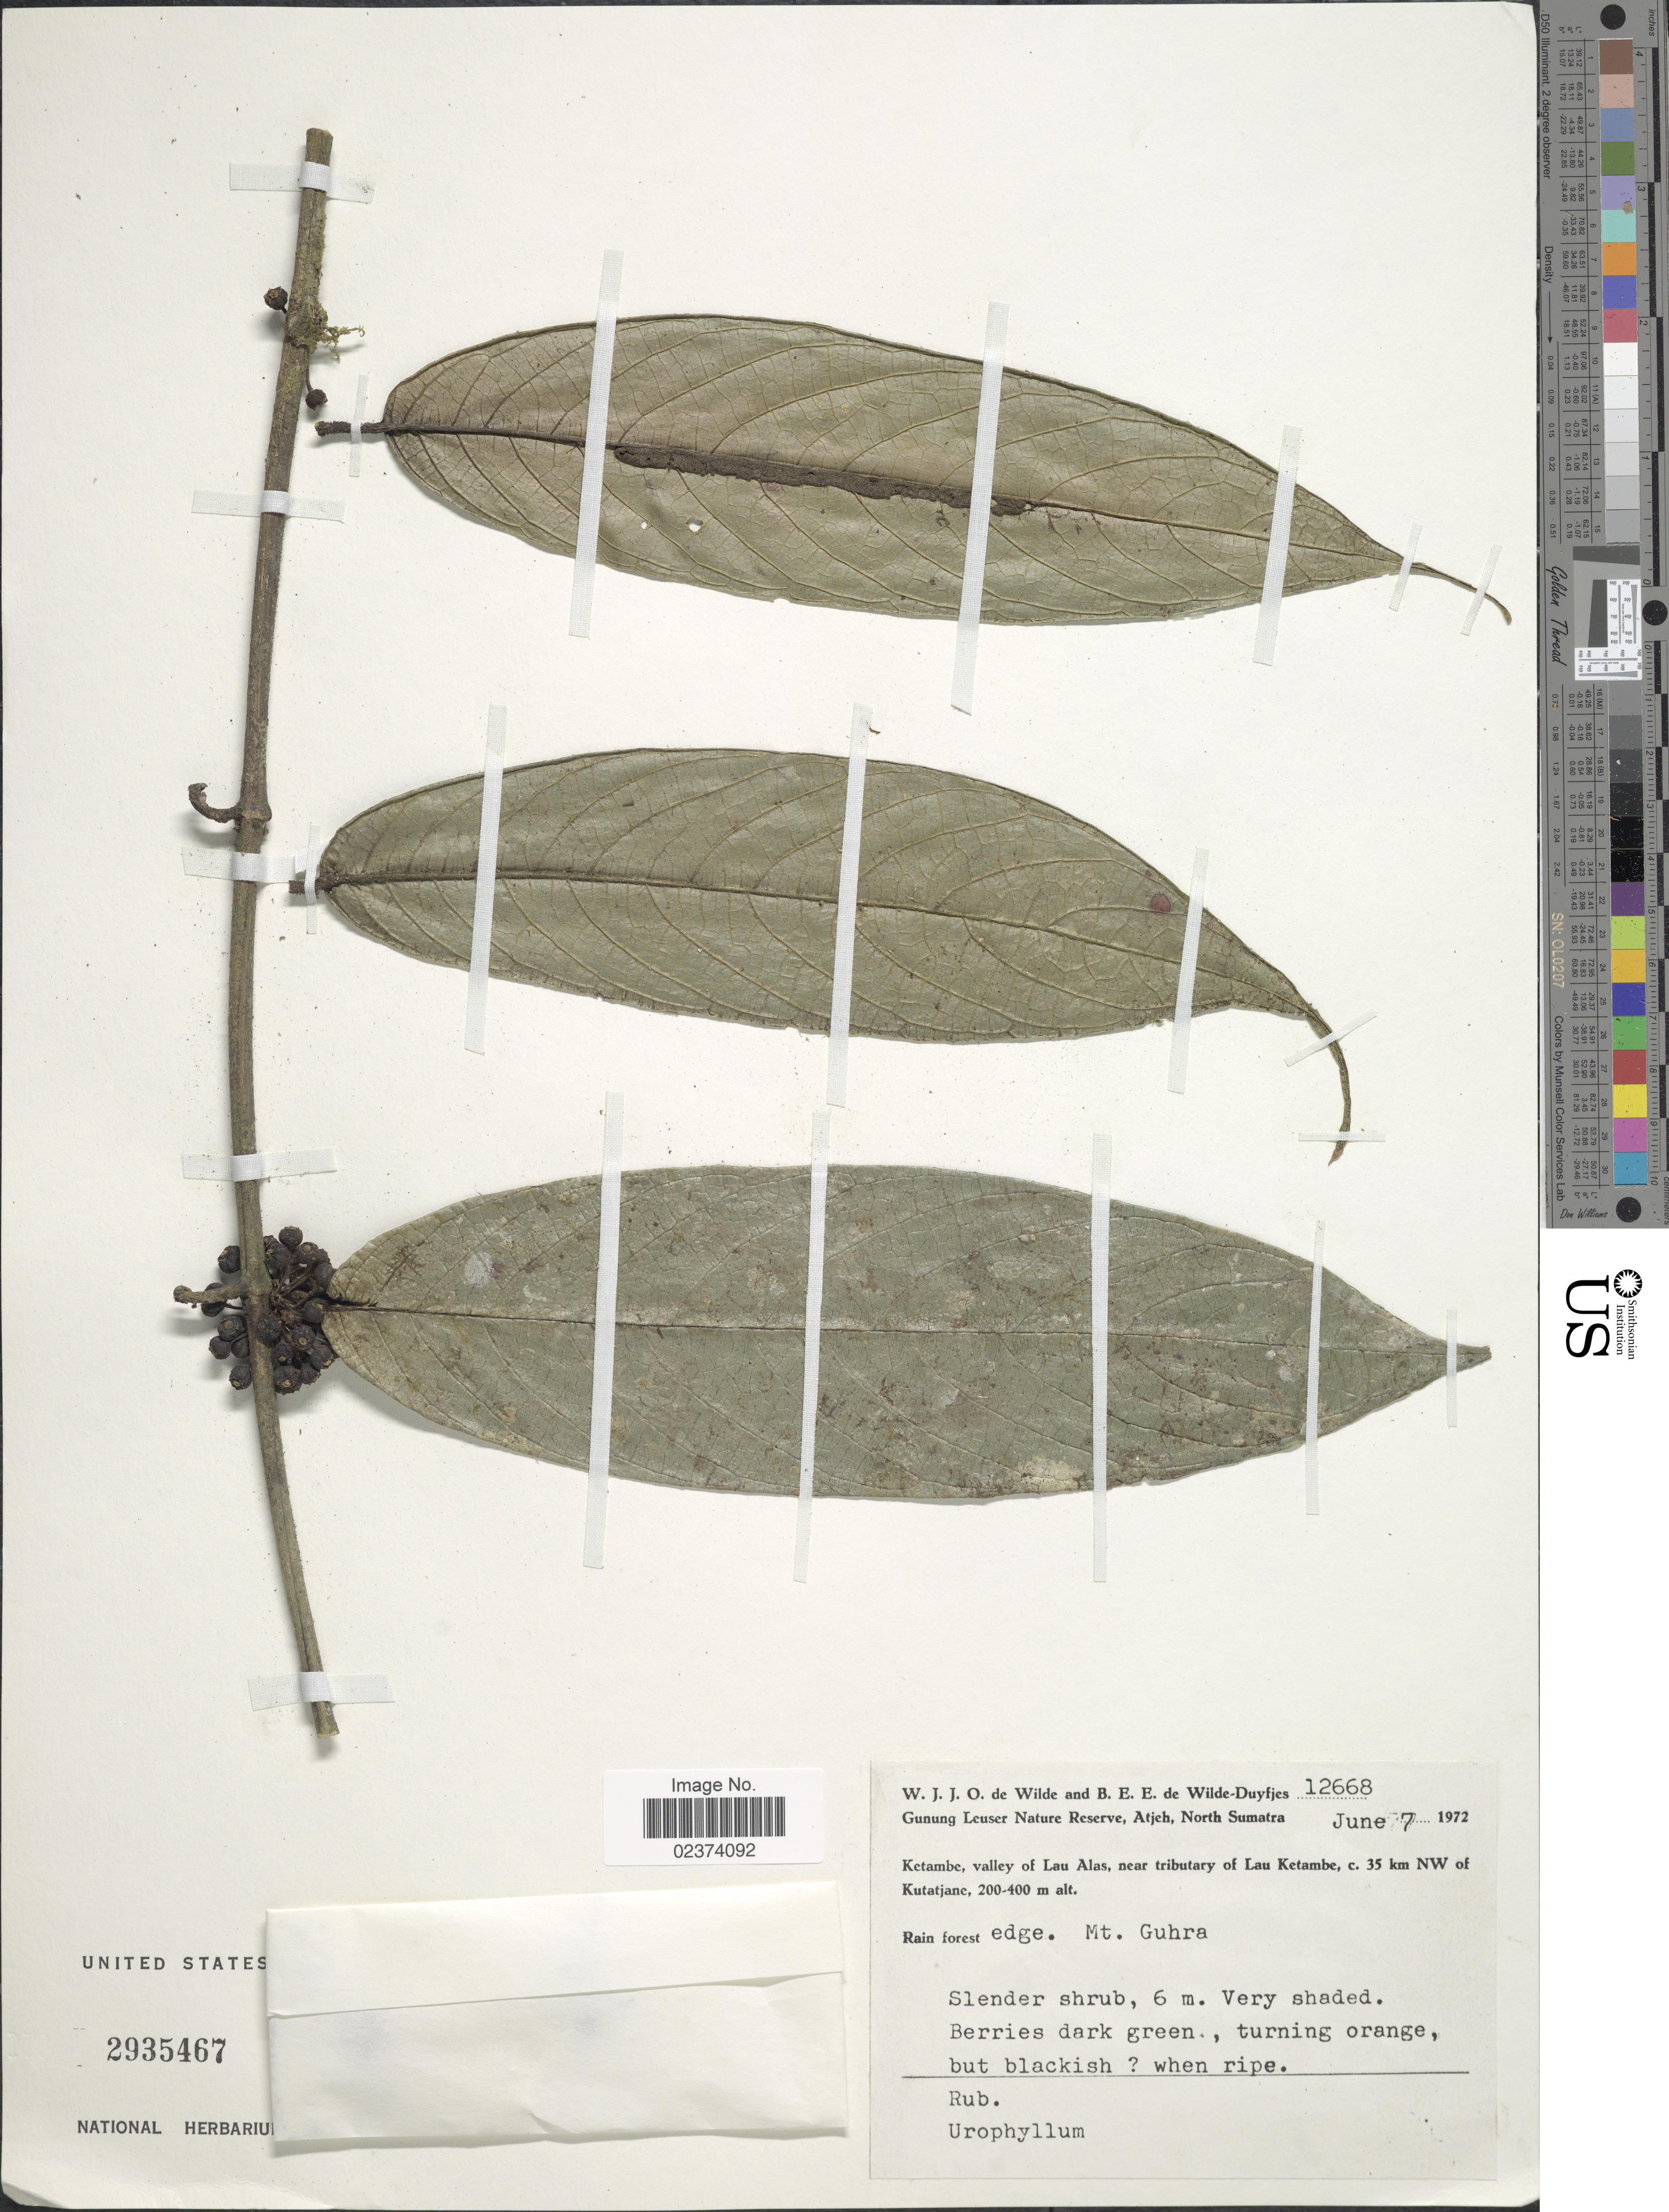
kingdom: Plantae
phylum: Tracheophyta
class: Magnoliopsida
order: Gentianales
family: Rubiaceae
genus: Urophyllum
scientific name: Urophyllum sp.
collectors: W. J. de Wilde & B. E. de Wilde-Duyfjes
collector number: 12668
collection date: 1972-06-07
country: Indonesia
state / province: Sumatra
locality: Gunung Leuser Nature Reserve, Atjeh, Ketambe, valley of Lau Alas, near tributary of Lau Ketambe, c. 35 km NW of Kutatjane, Mt. Guhra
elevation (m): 200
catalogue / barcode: US 2935467